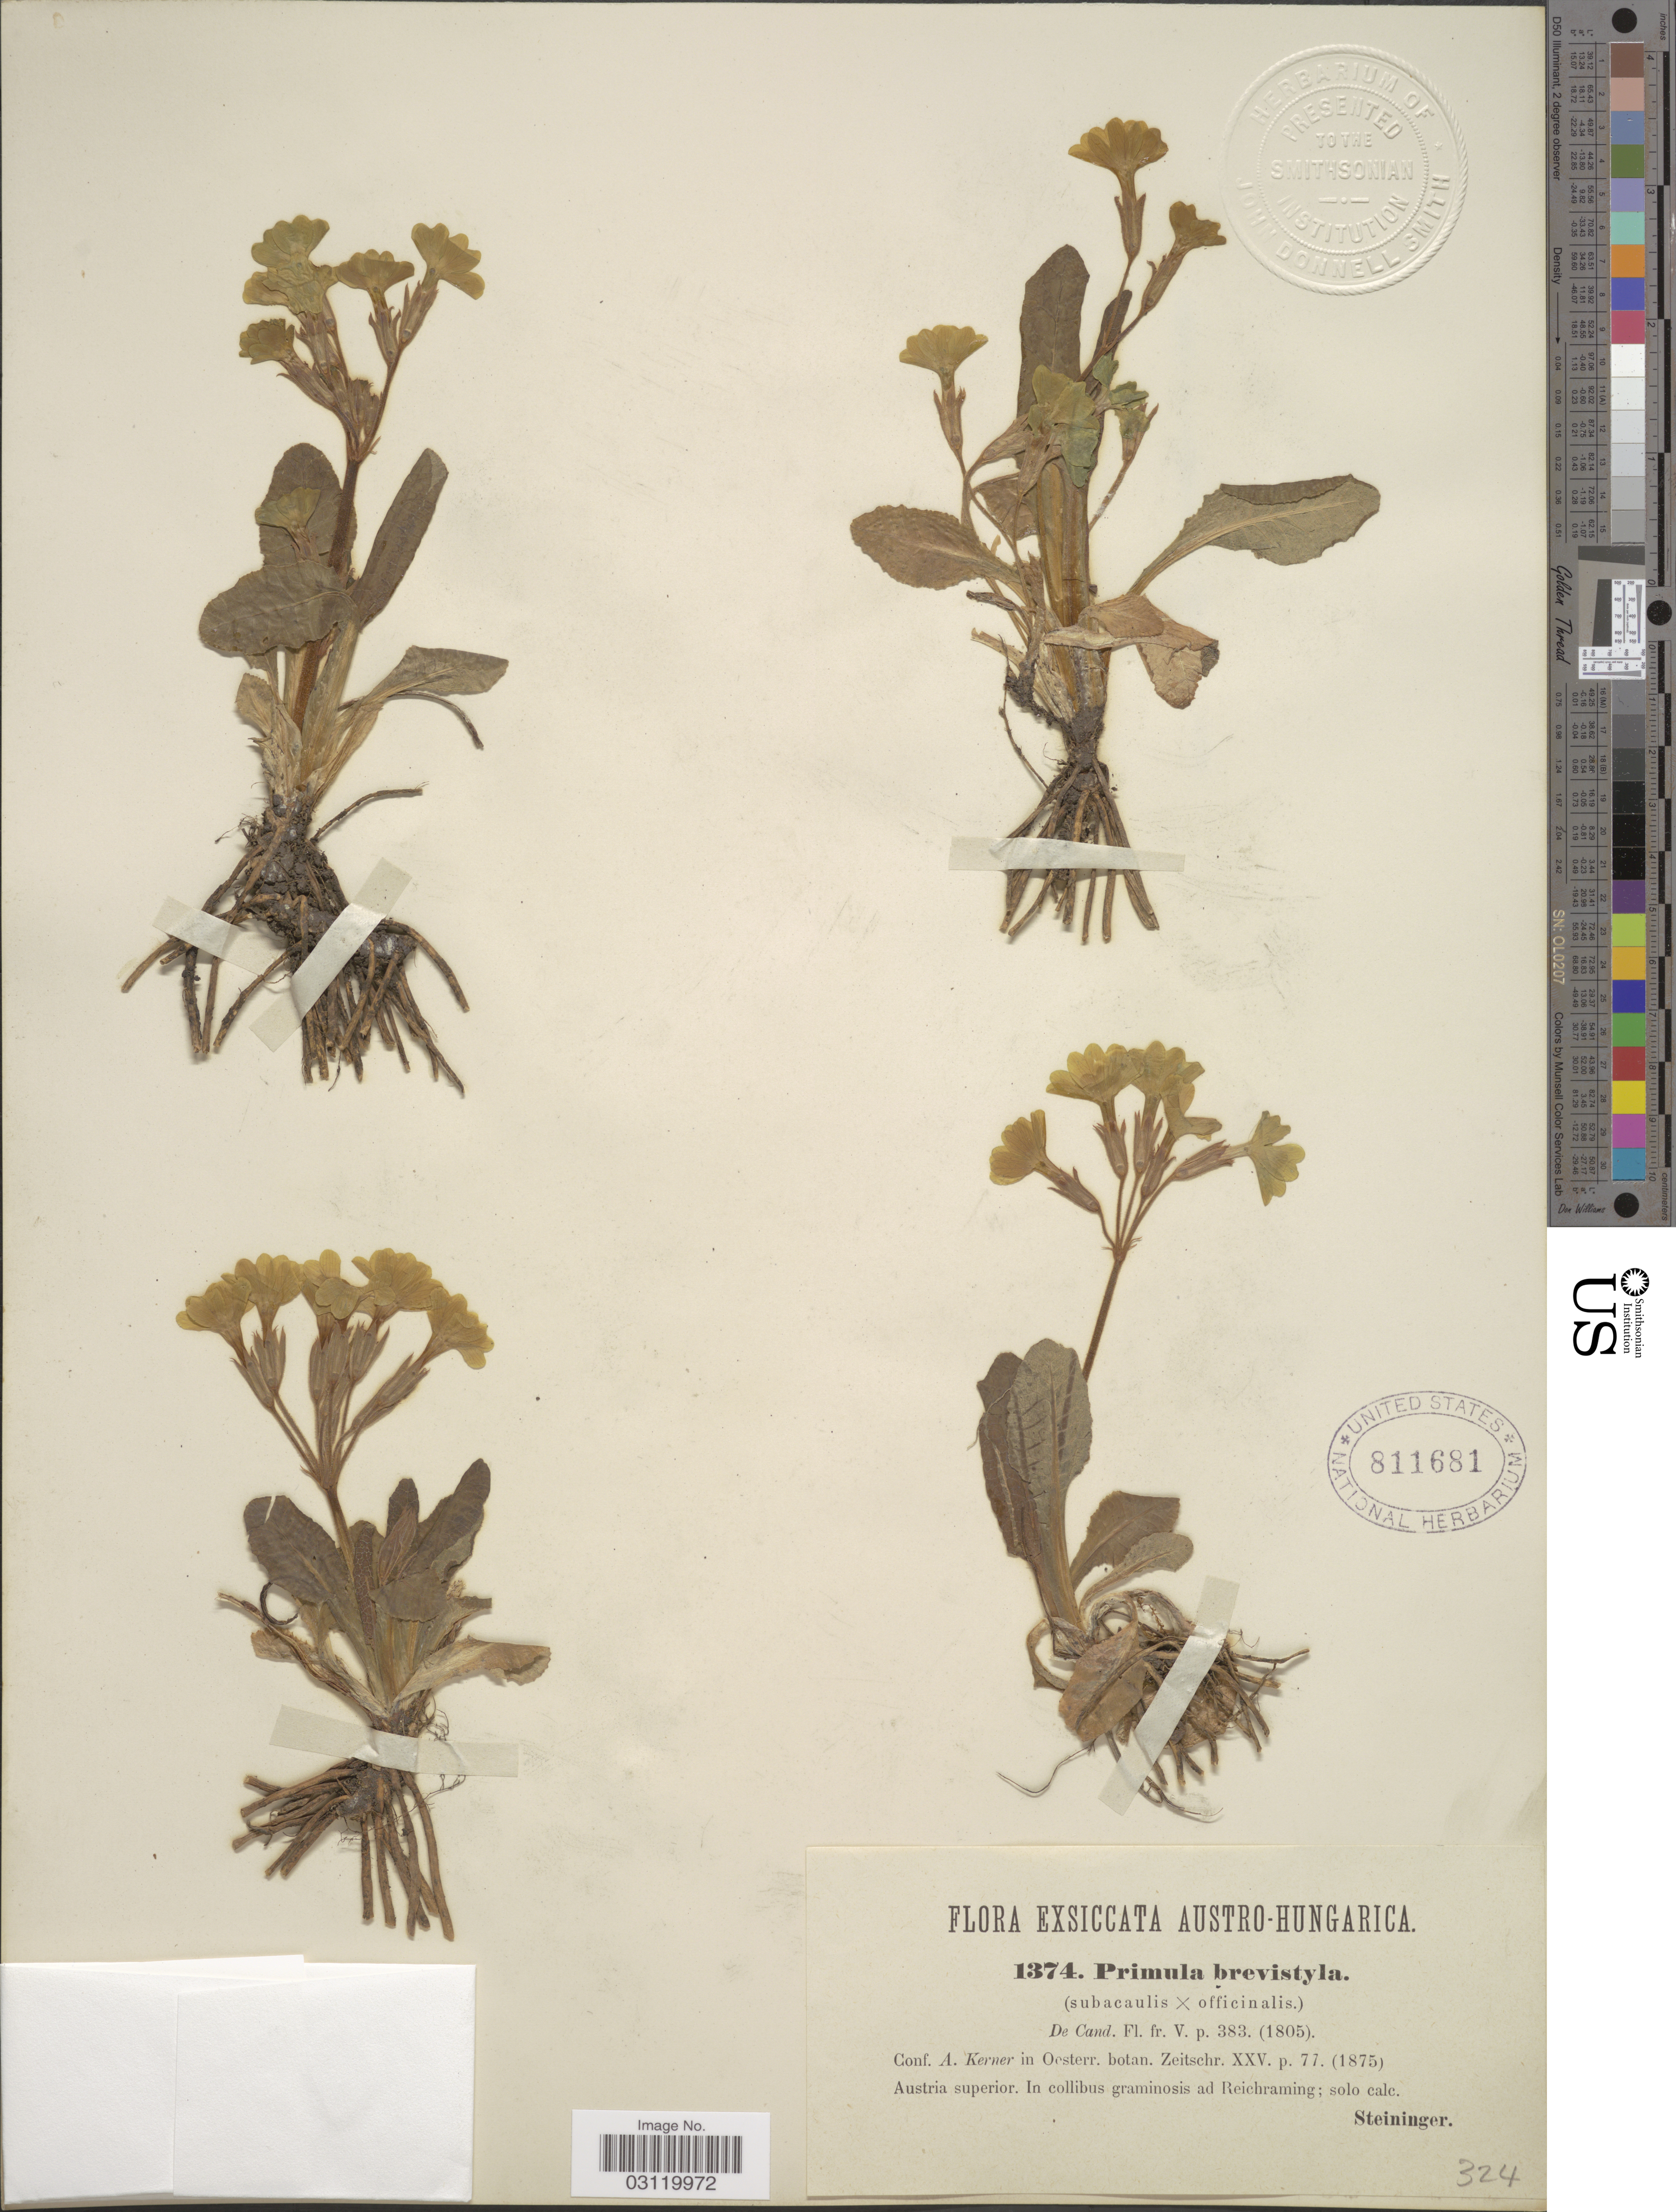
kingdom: Plantae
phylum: Tracheophyta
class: Magnoliopsida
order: Ericales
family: Primulaceae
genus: Primula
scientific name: Primula x brevistyla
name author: DC.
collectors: -. Steininger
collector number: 1374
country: Austria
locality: Austro-Hungarica. Austria superior. In collibus graminosis ad Reichraming.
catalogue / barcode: US 811681